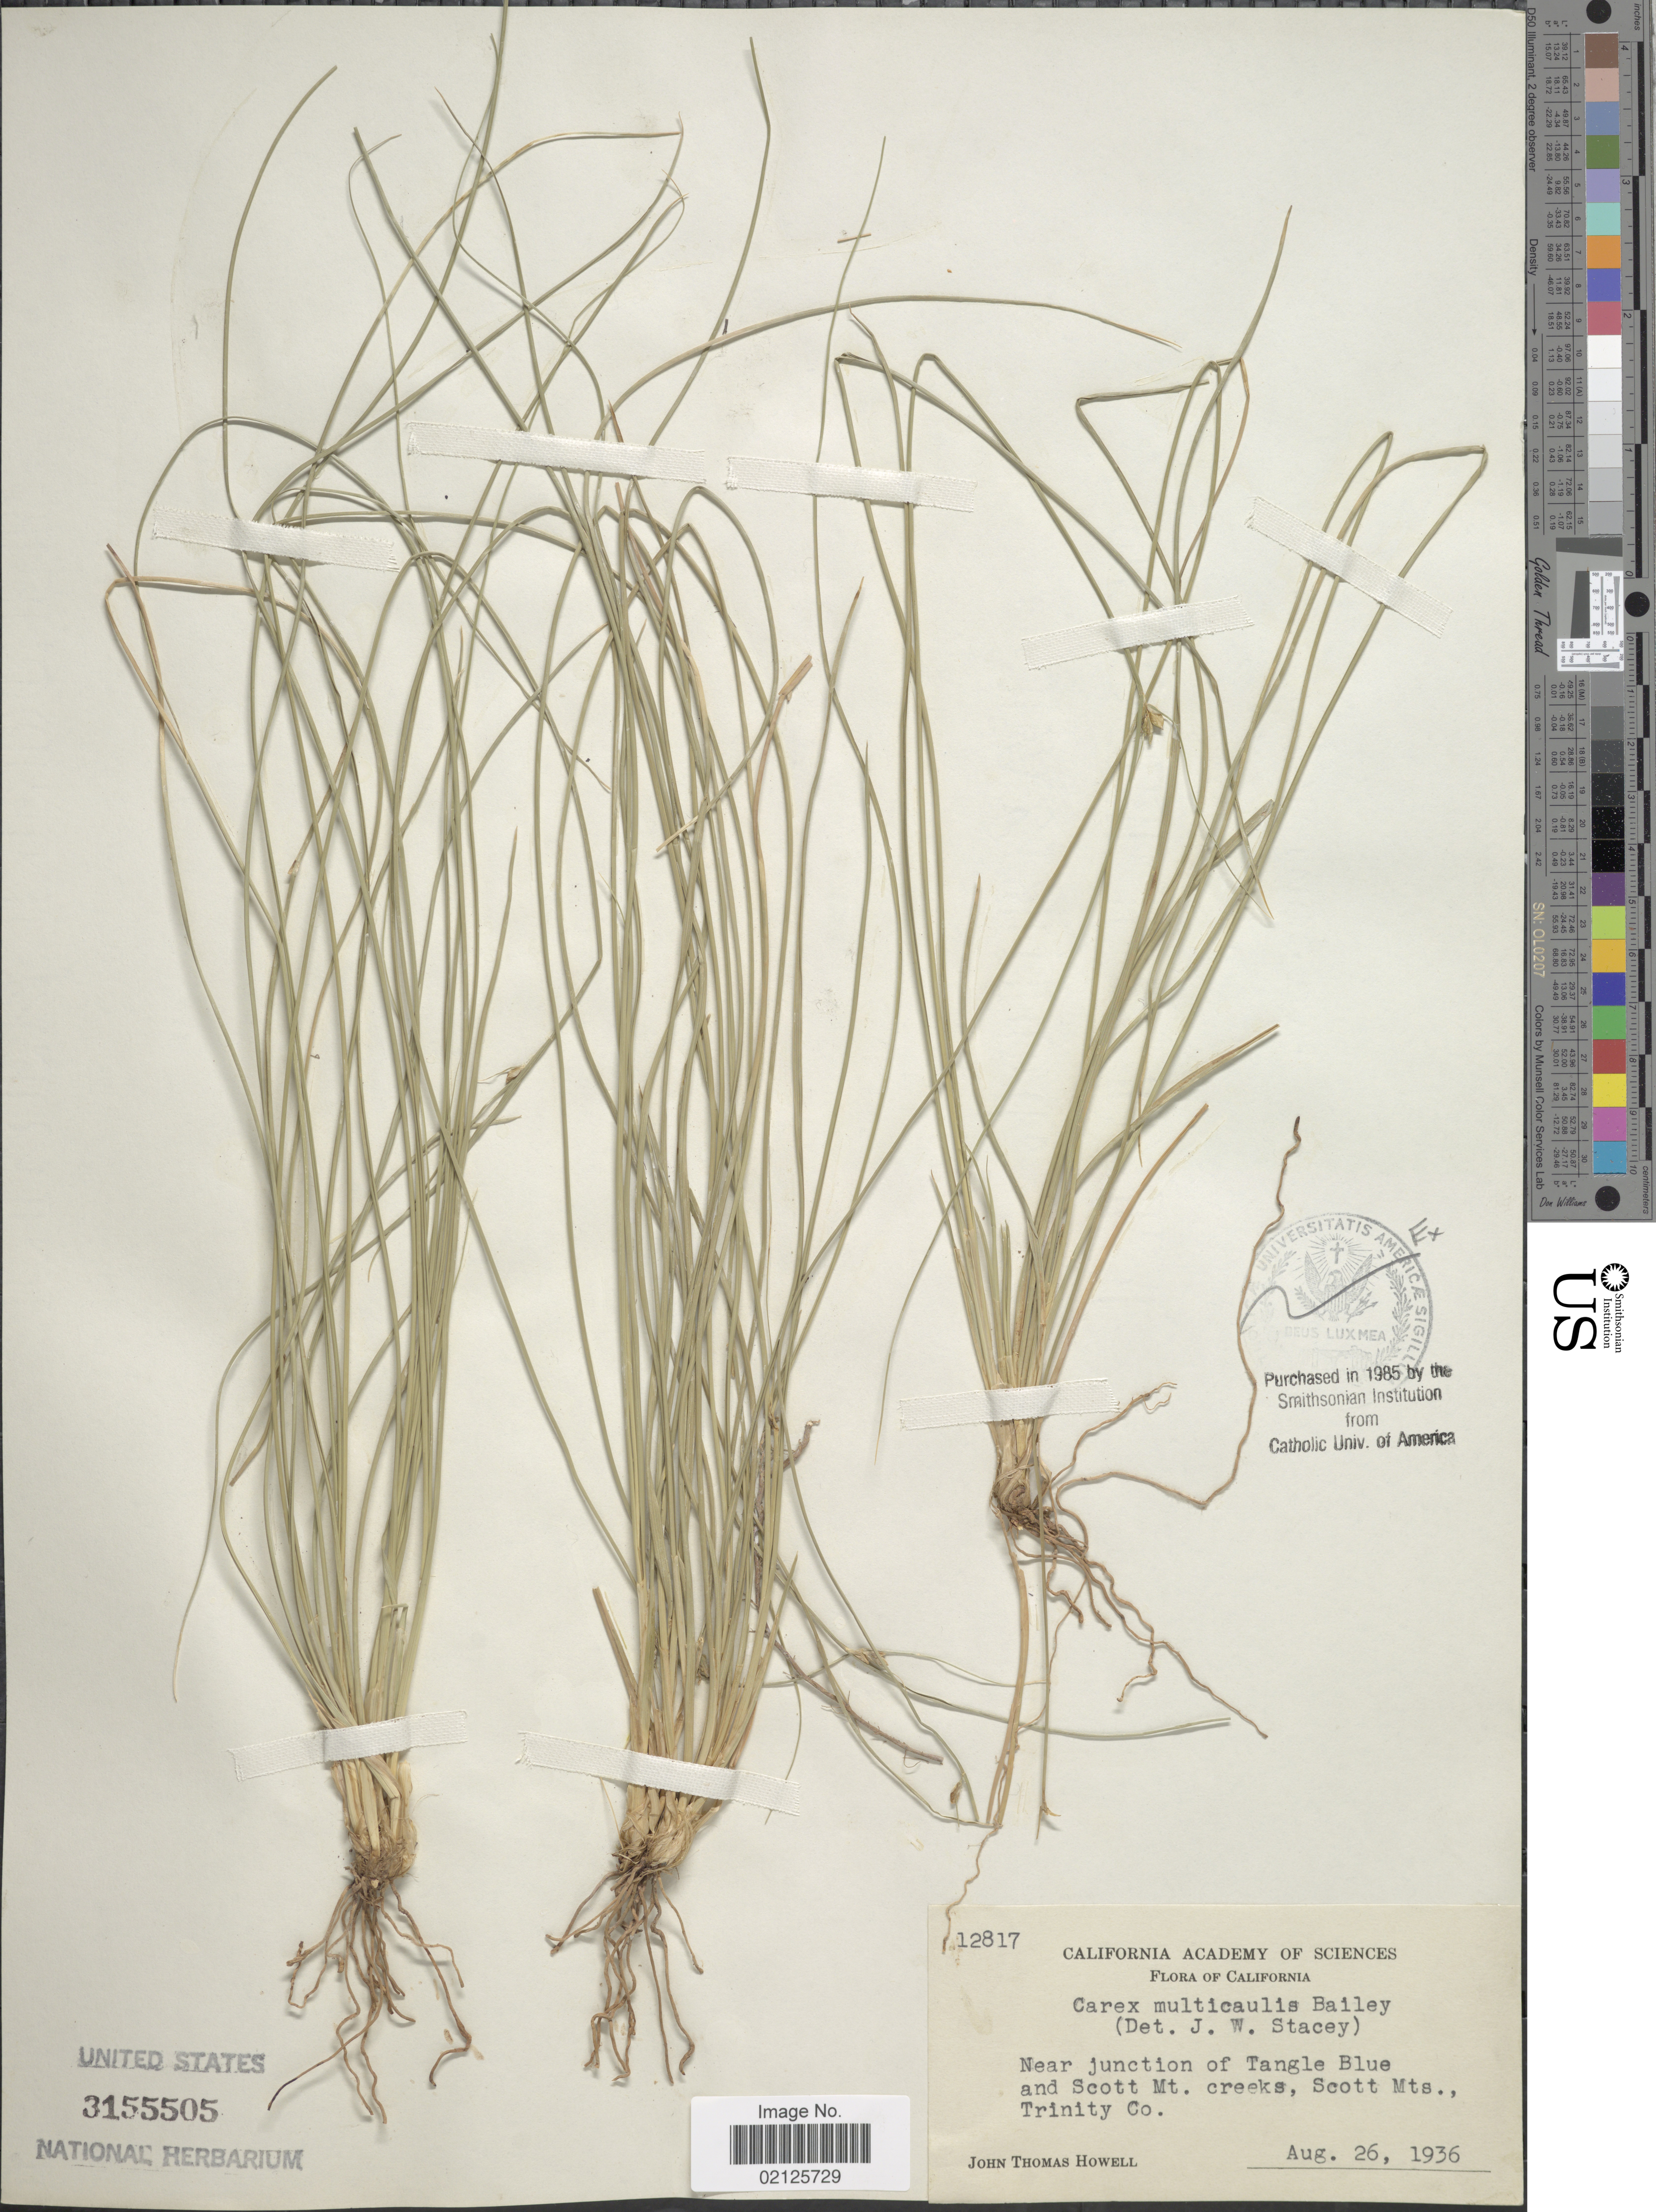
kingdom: Plantae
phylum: Tracheophyta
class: Liliopsida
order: Poales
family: Cyperaceae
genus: Carex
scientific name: Carex multicaulis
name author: L.H. Bailey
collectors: J. T. Howell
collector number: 12817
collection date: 1936-08-26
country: United States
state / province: California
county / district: Trinity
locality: Near Junction of Tangle Blue and Scott Mt creeks, Scott Mts., Trinity Co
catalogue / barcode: US 3155505